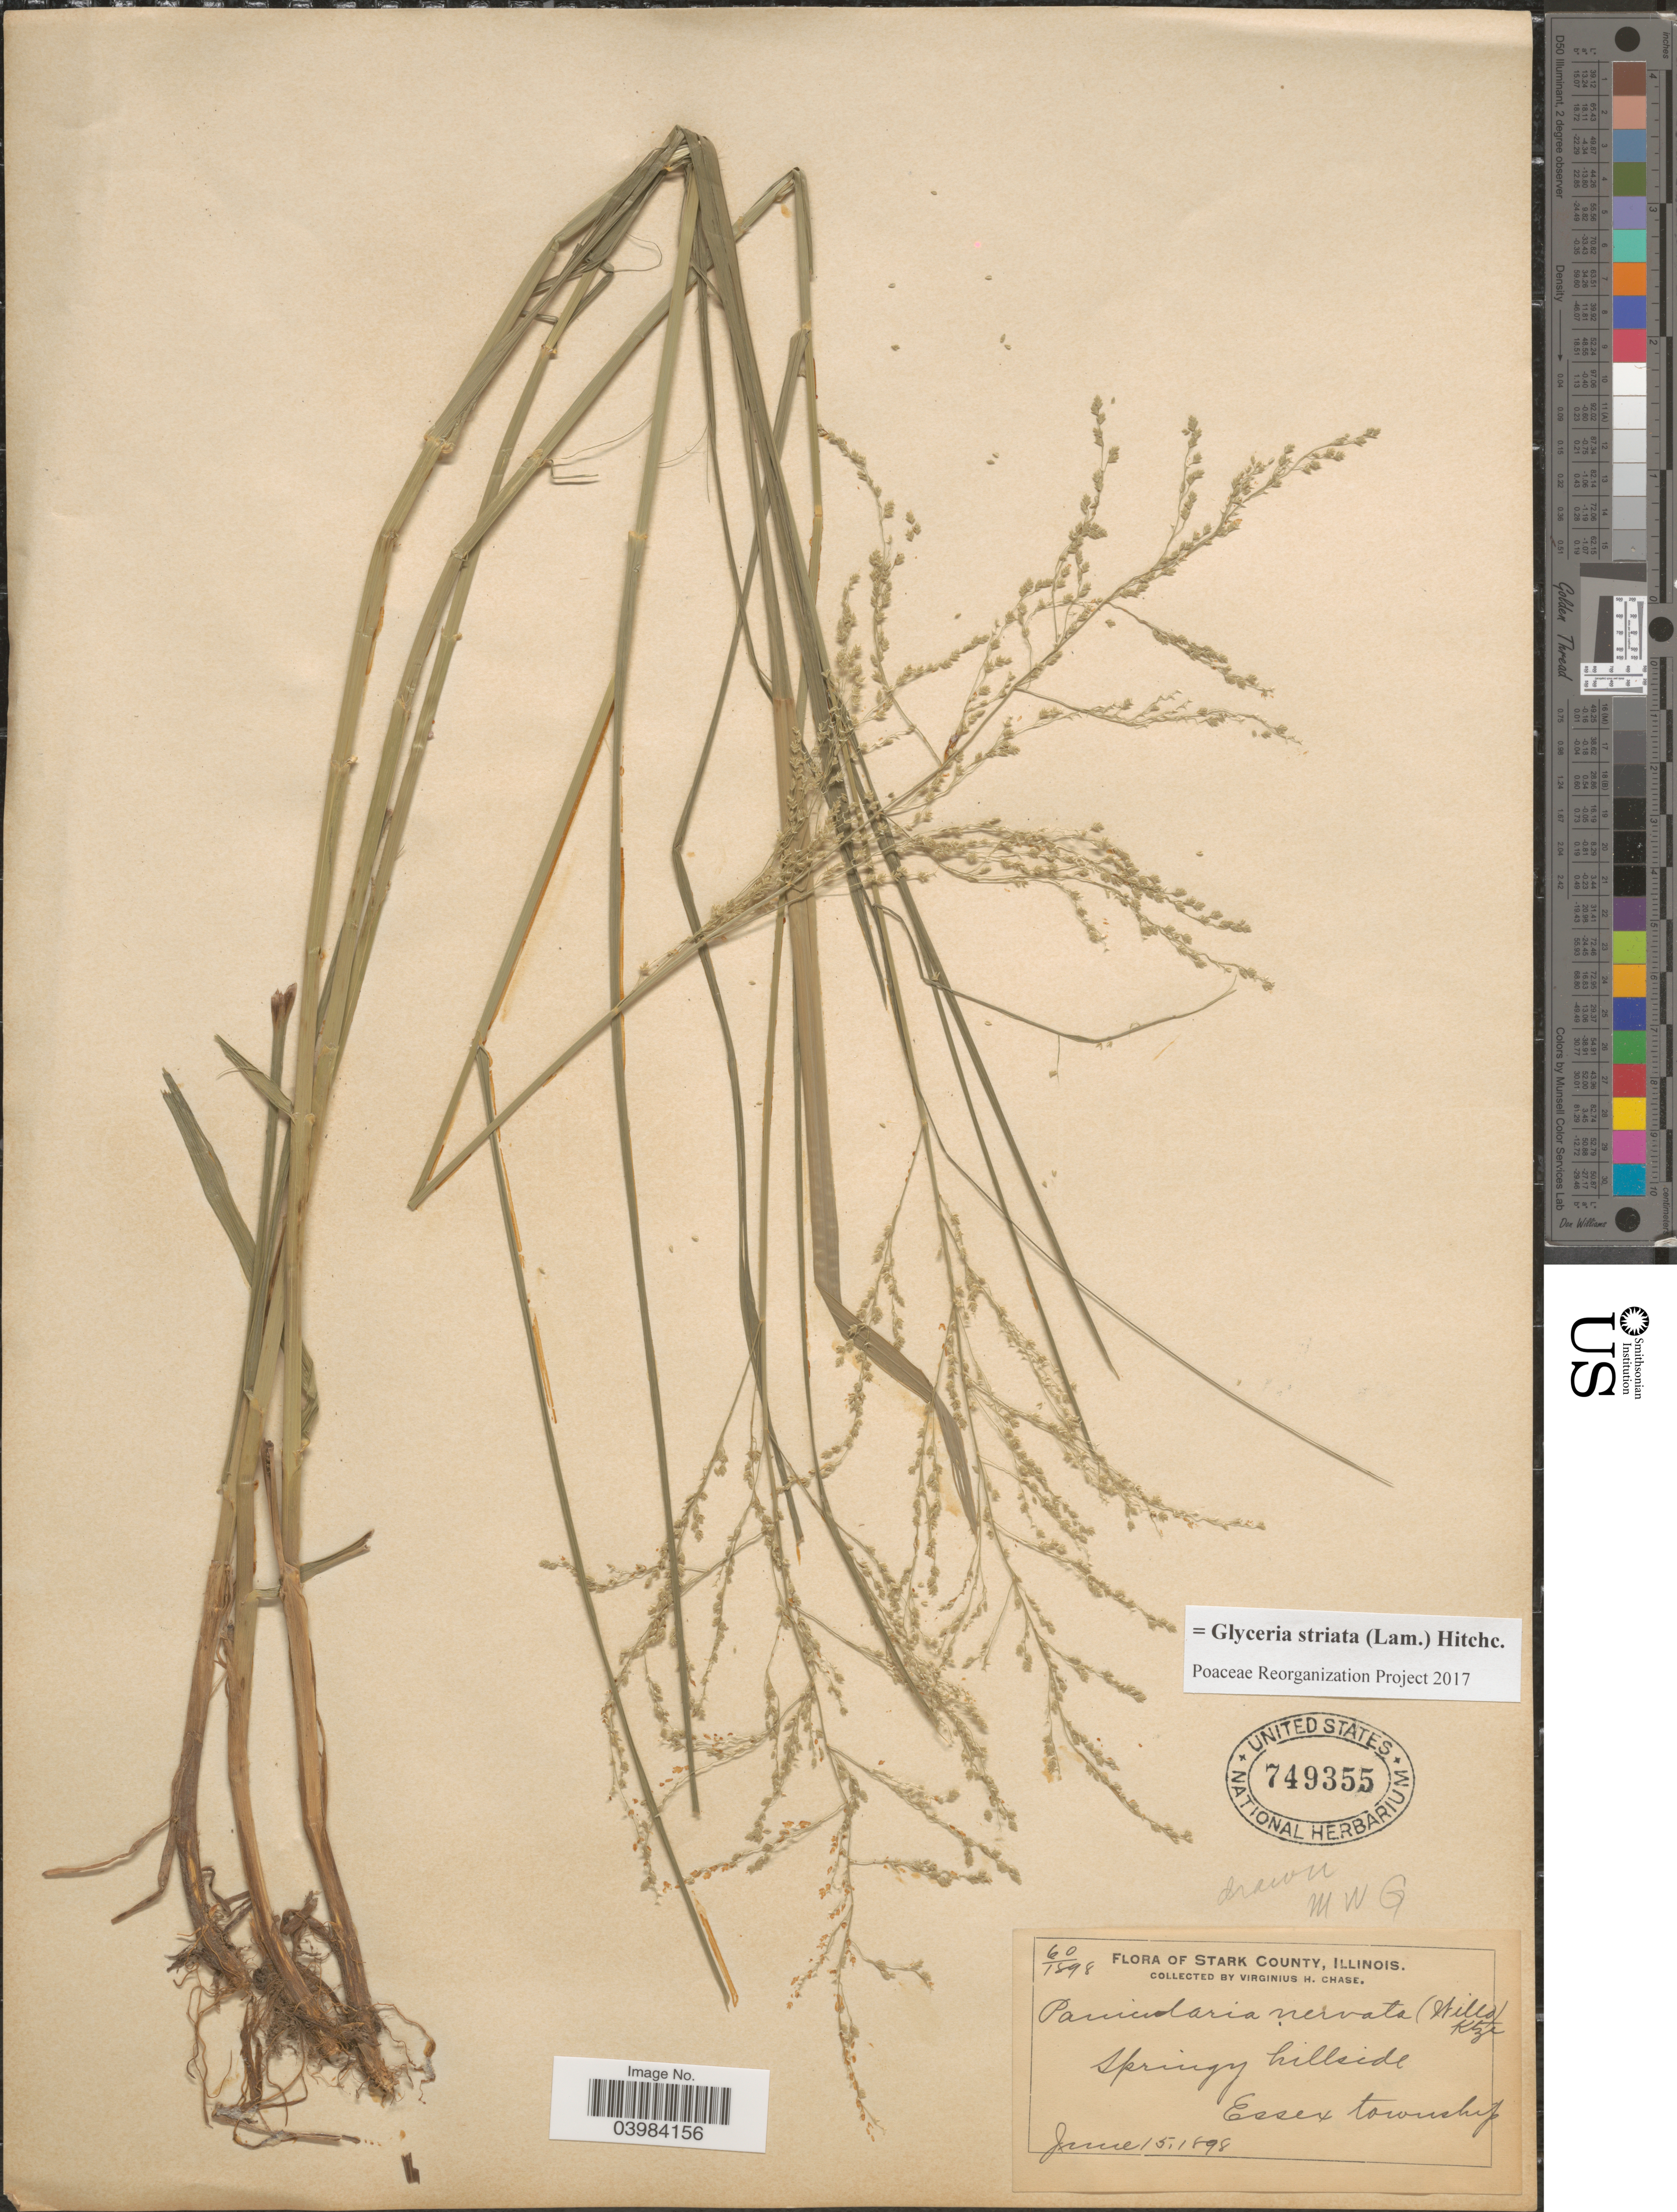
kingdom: Plantae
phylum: Tracheophyta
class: Liliopsida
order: Poales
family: Poaceae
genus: Glyceria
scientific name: Glyceria striata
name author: (Lam.) Hitchc.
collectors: V. H. Chase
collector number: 60/1898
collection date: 1898-06-15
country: United States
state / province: Illinois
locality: Stark County. Springy hillside. Essex township.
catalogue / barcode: US 749355